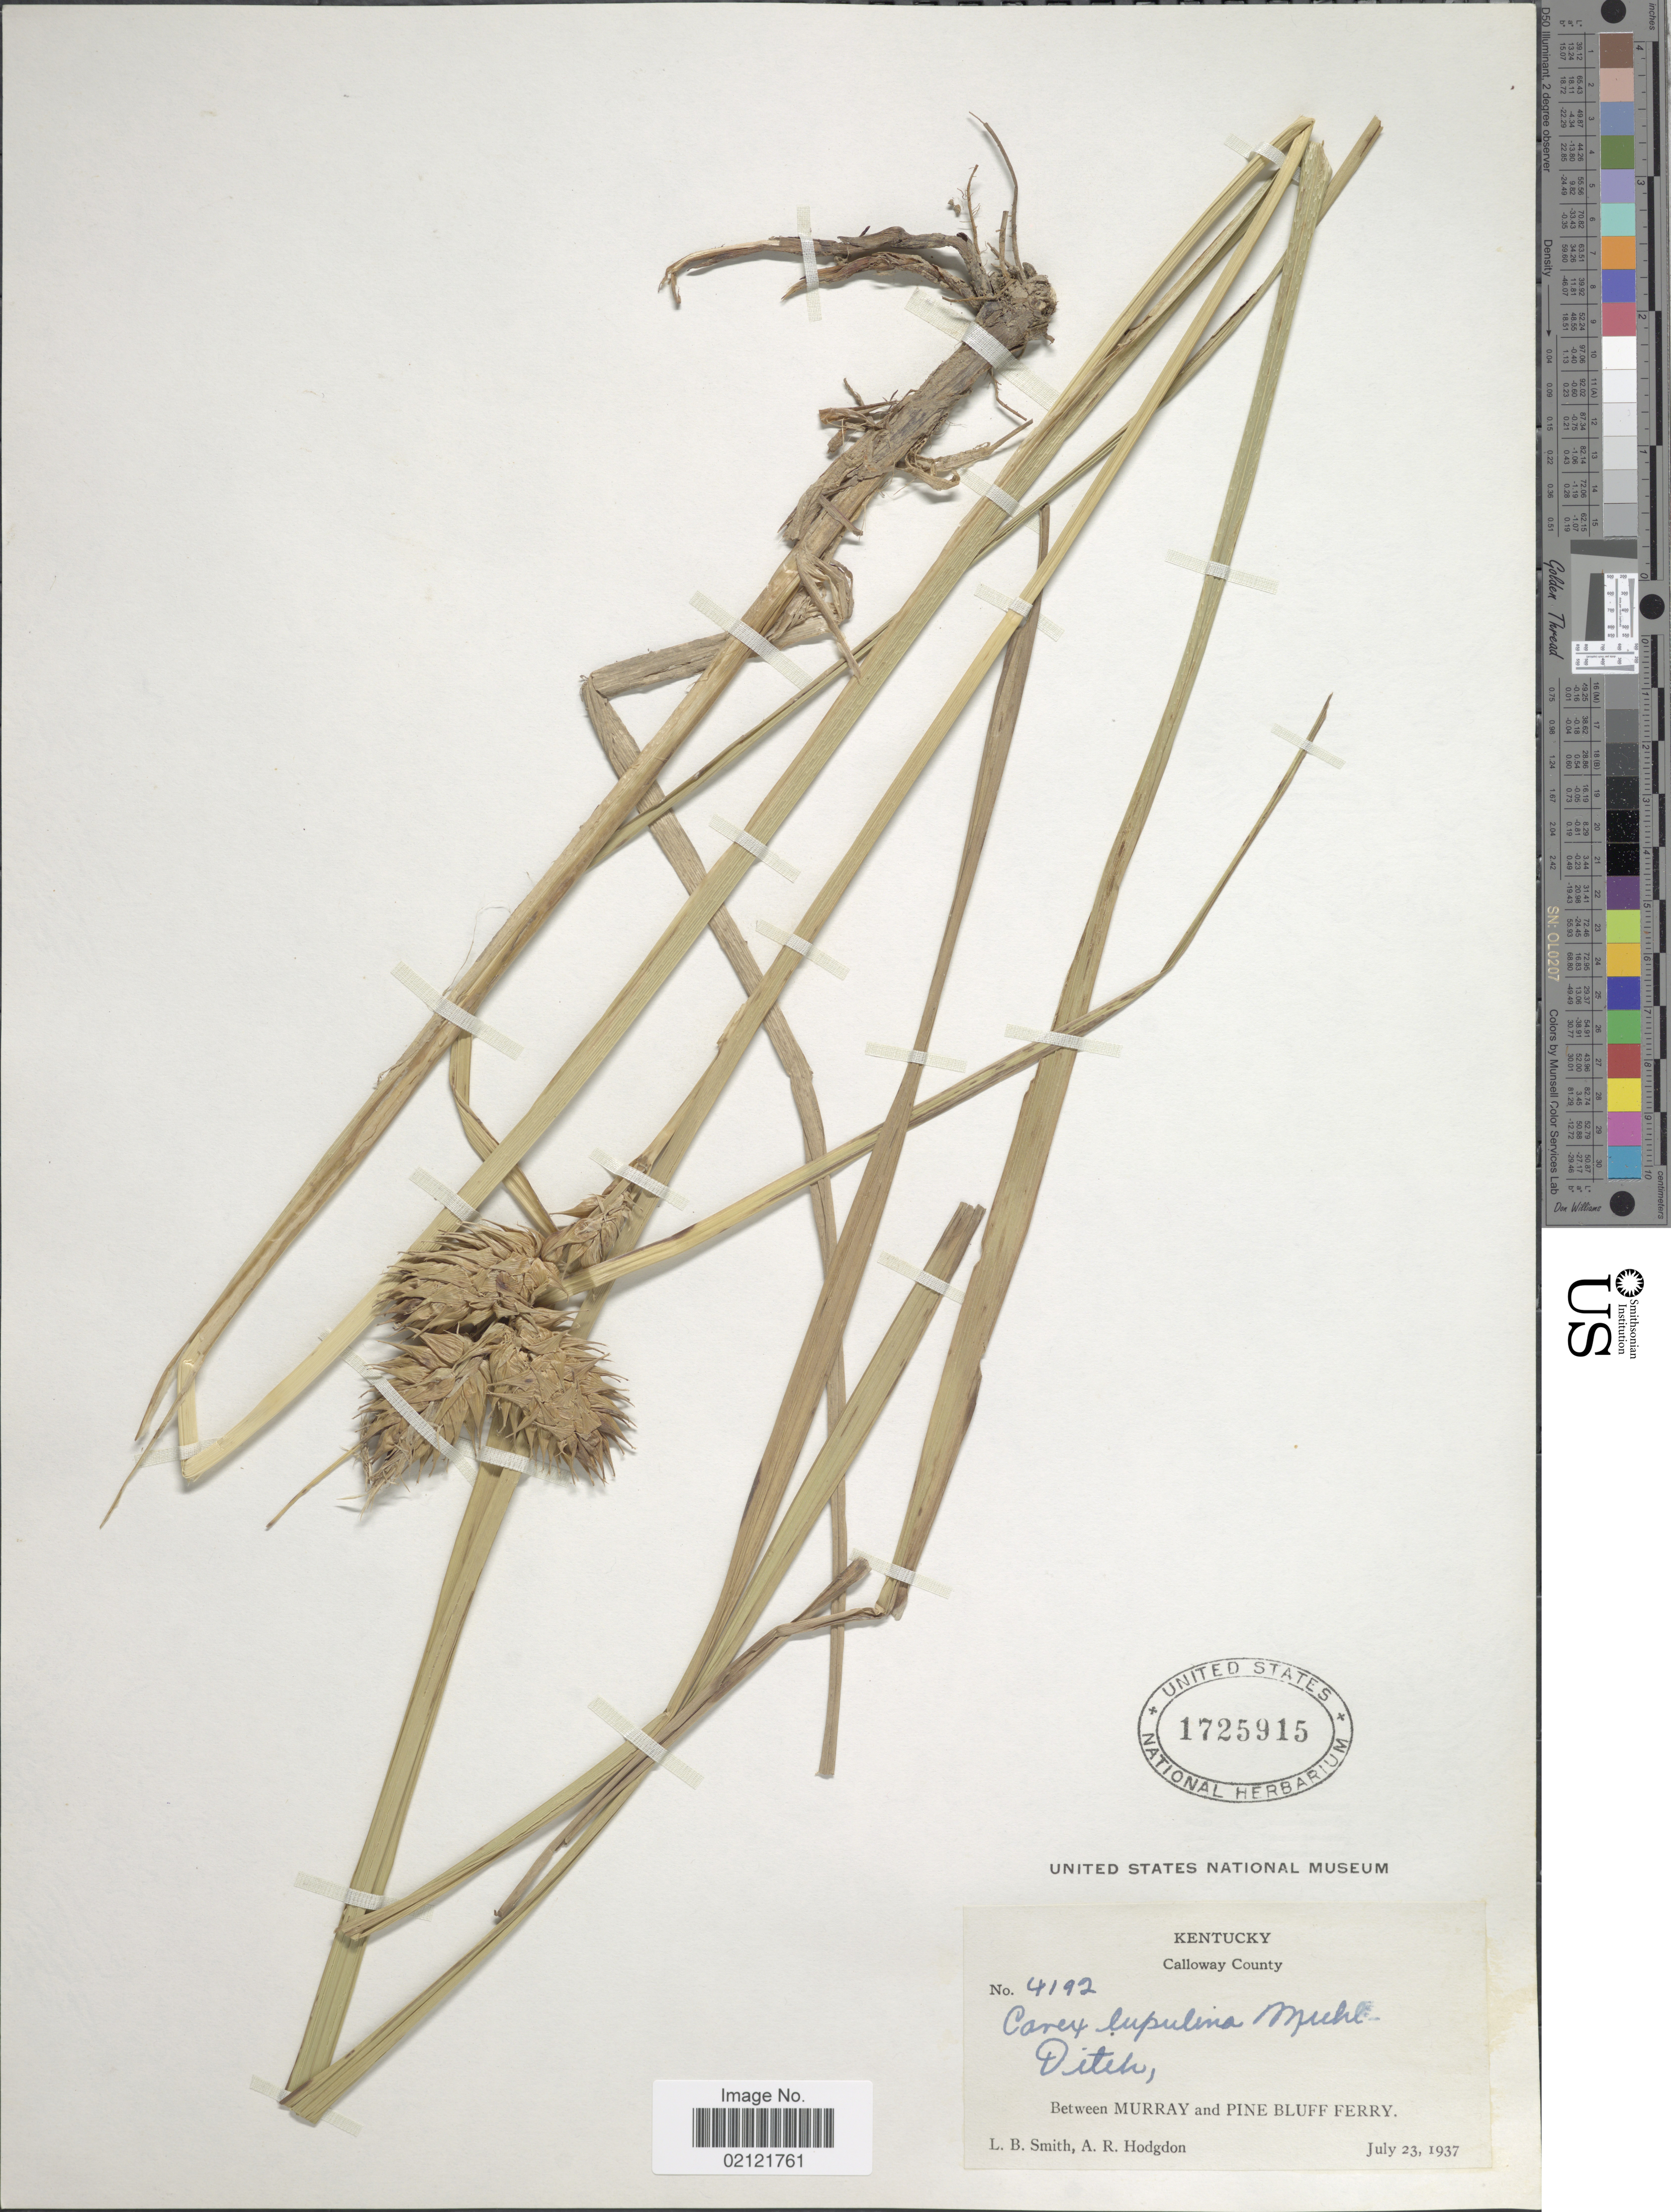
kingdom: Plantae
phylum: Tracheophyta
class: Liliopsida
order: Poales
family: Cyperaceae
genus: Carex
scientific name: Carex lupulina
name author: Muhl. ex Willd.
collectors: L. Smith & A. R. Hodgdon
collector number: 4192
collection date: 1937-07-23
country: United States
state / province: Kentucky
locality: Calloway County, between Murray and Pine Bluff Ferry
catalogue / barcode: US 1725915